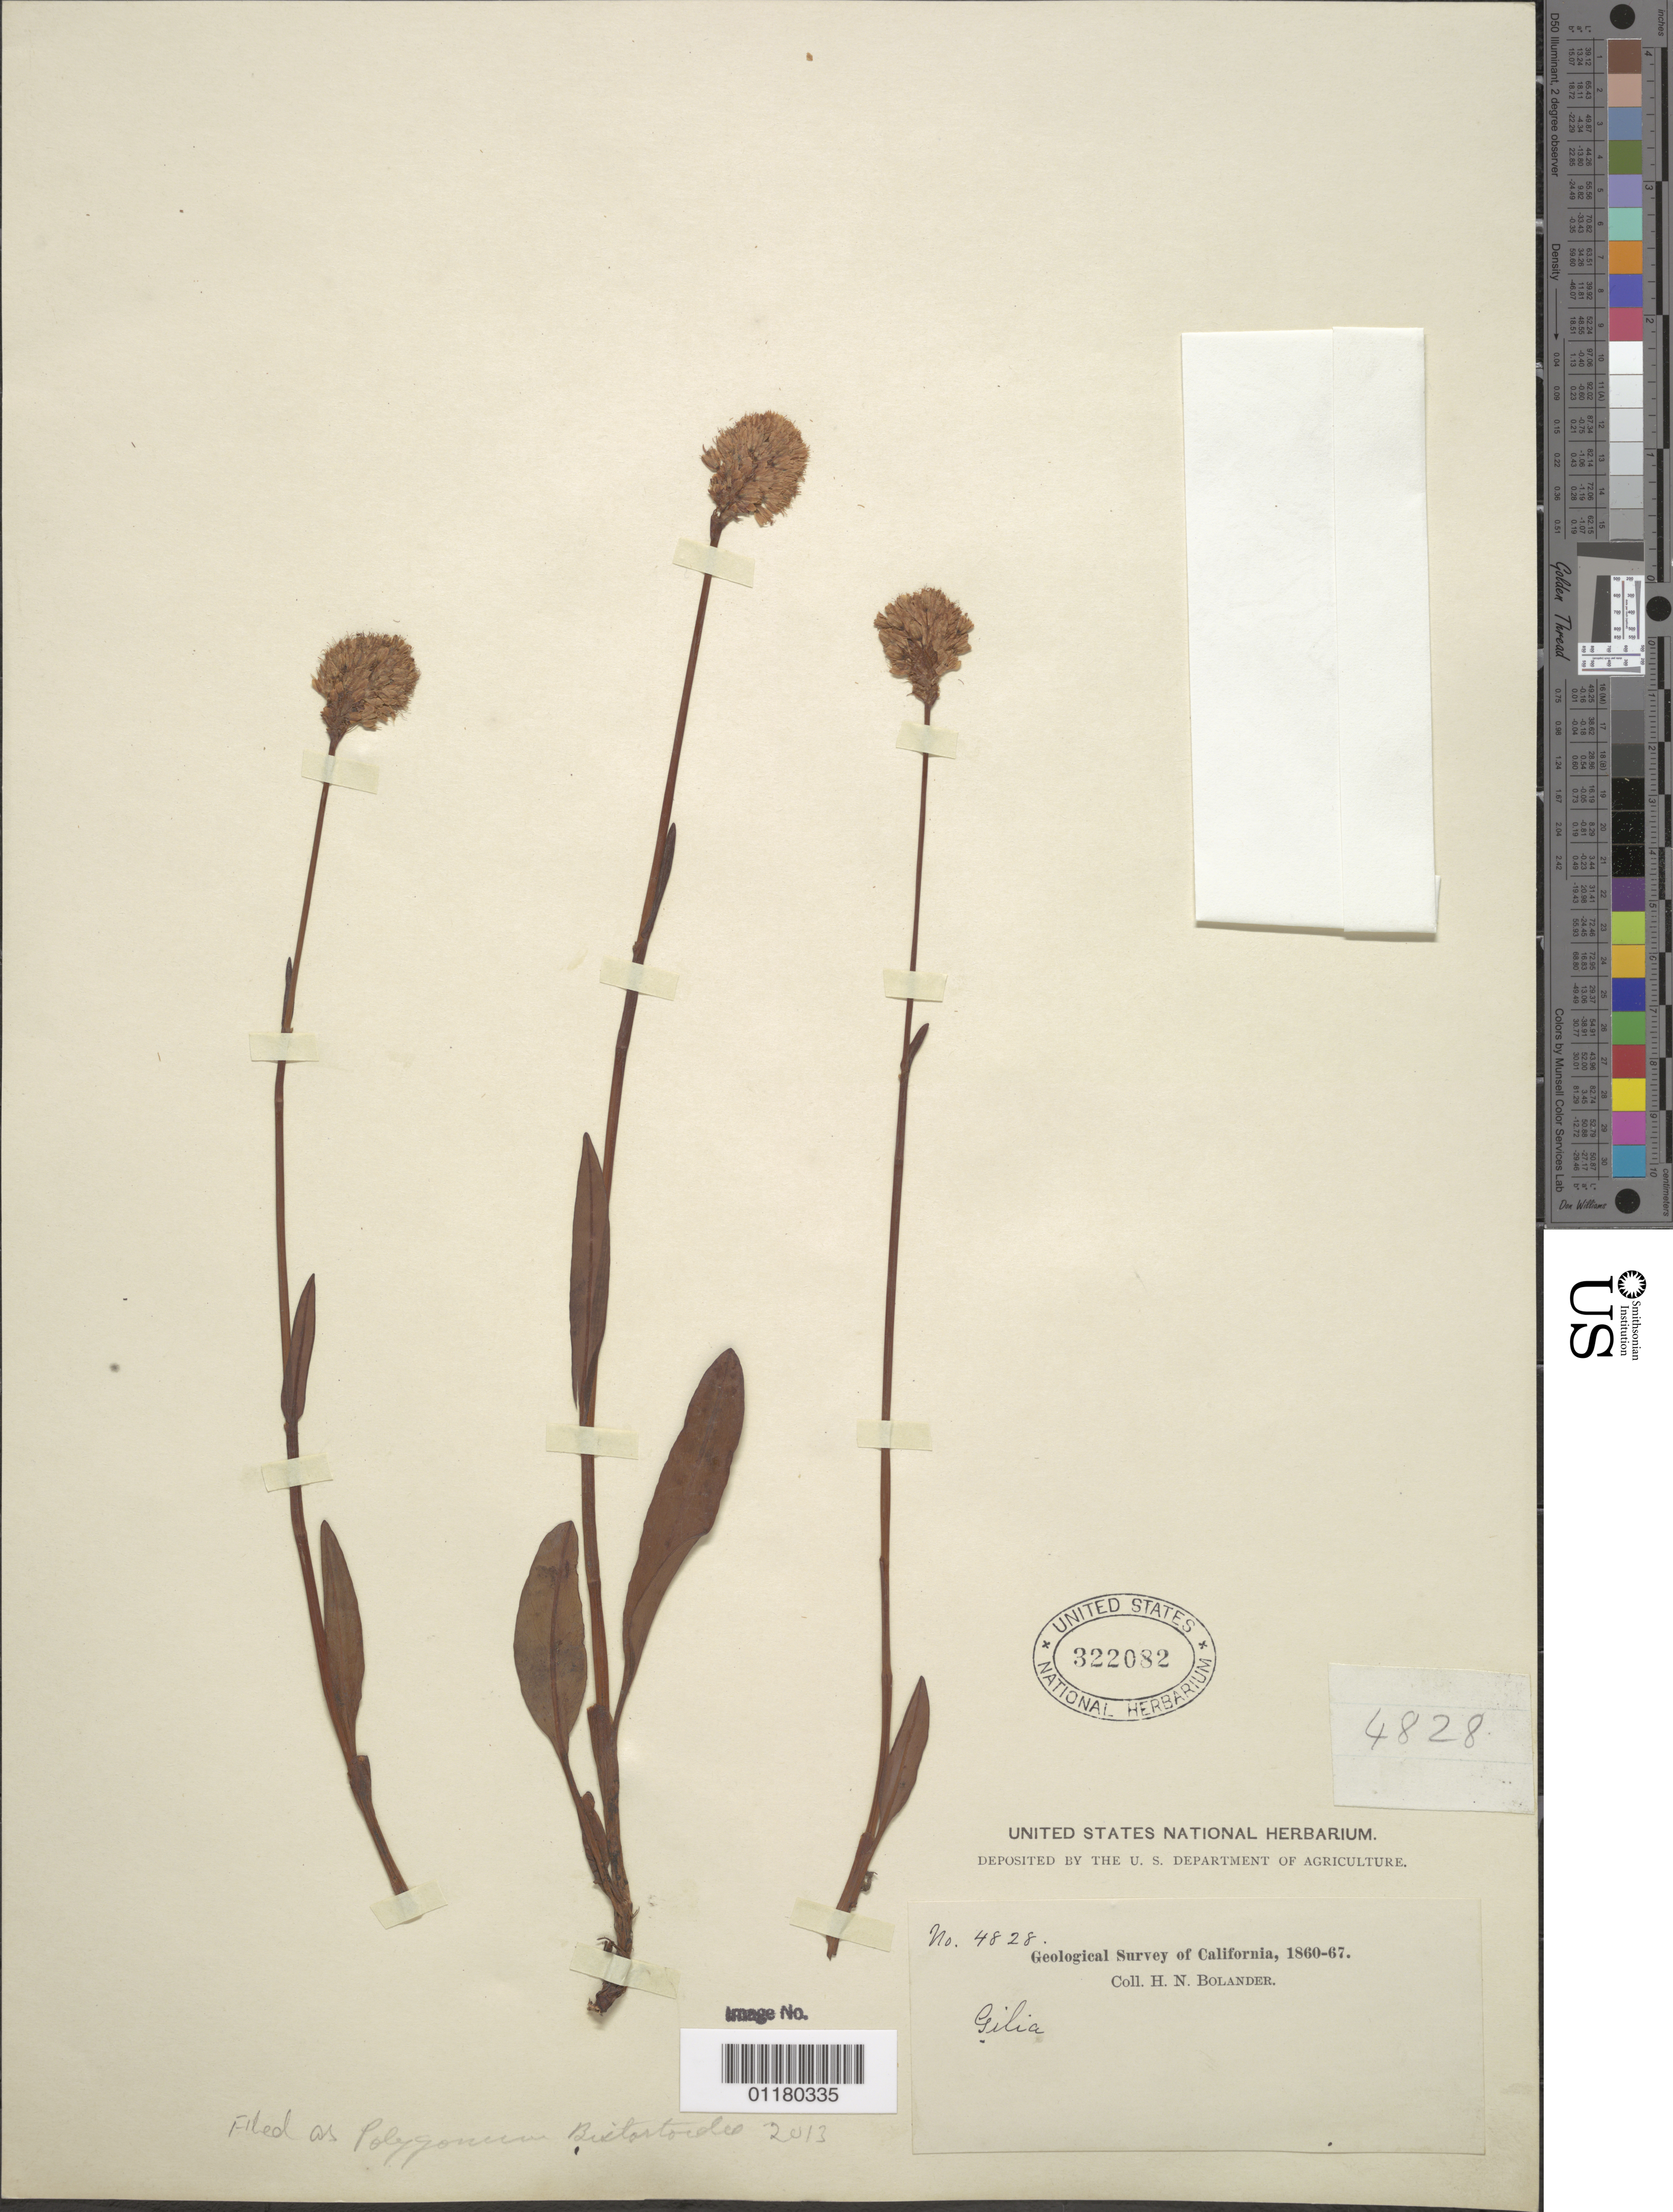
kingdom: Plantae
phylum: Tracheophyta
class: Magnoliopsida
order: Caryophyllales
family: Polygonaceae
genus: Bistorta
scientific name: Bistorta bistortoides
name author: (Pursh) Small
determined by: Strong, Mark T., (BOT), Smithsonian Institution - National Museum of Natural History (UNITED STATES)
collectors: H. Bolander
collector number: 4828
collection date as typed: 1860 to -- -- 1867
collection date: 1860/1867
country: United States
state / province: California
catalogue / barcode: US 322082